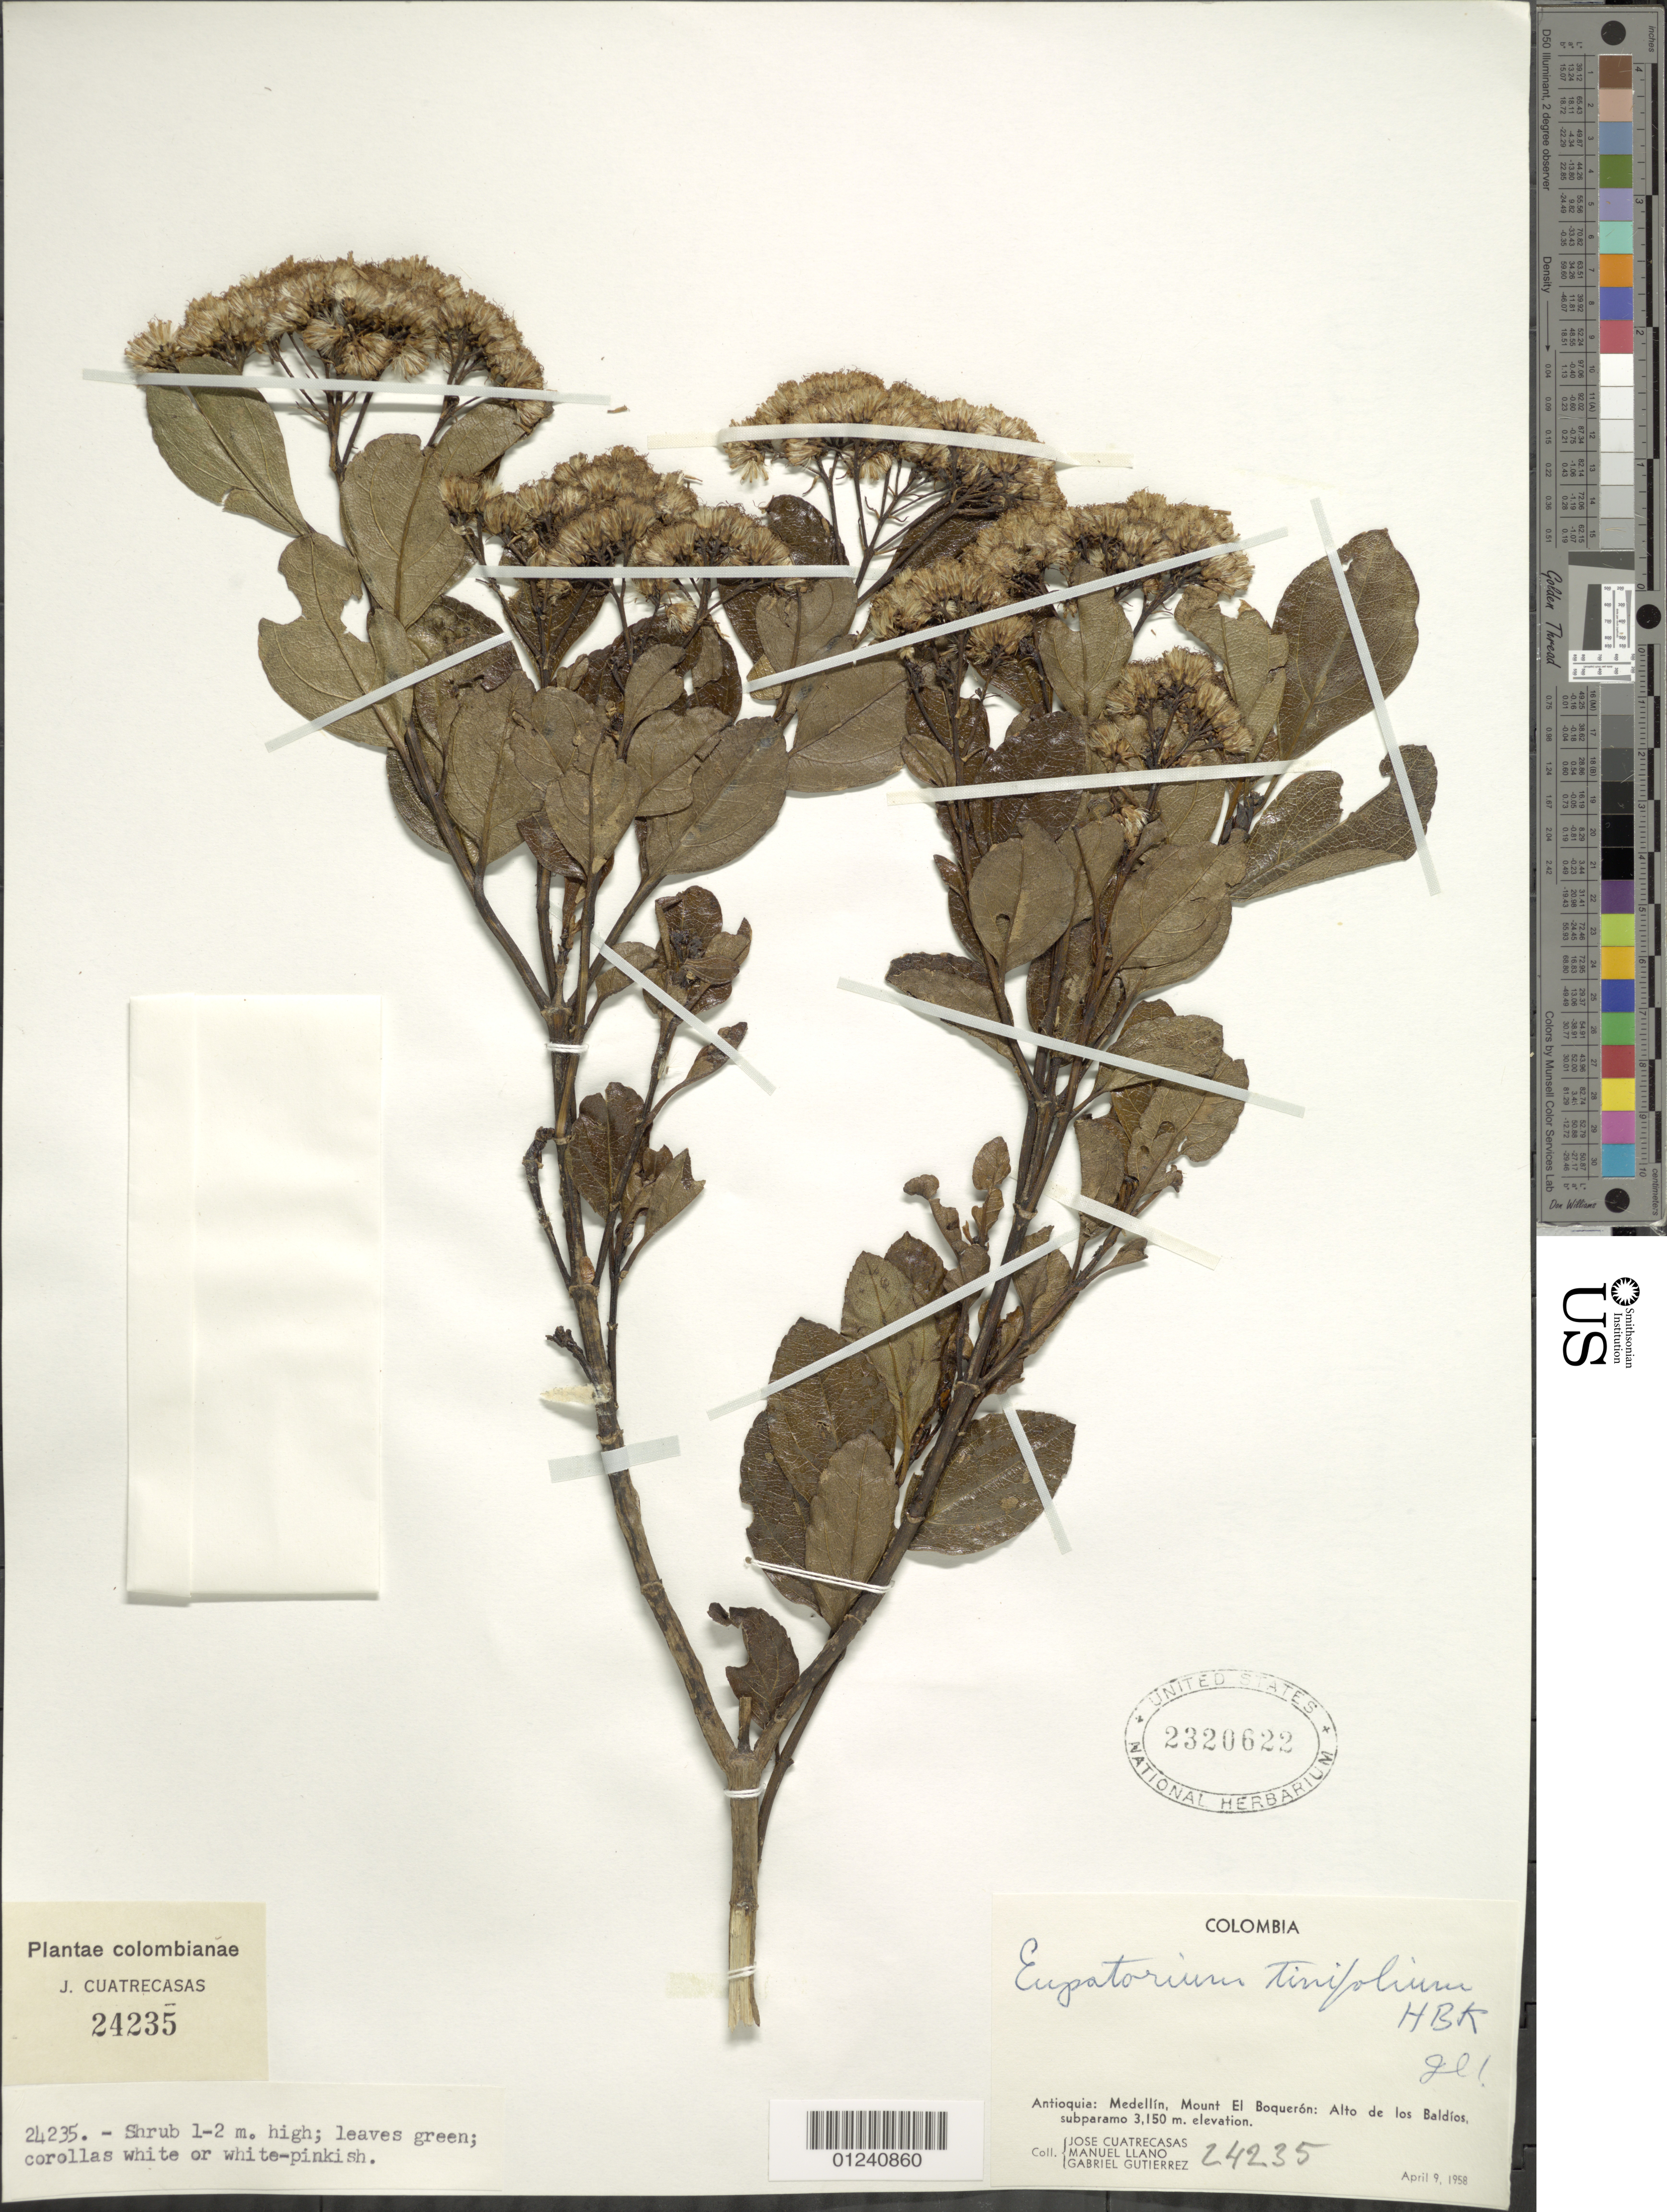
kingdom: Plantae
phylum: Tracheophyta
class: Magnoliopsida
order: Asterales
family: Asteraceae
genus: Ageratina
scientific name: Ageratina tinifolia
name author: (Kunth) R.M. King & H. Rob.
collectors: J. Cuatrecasas, M. Llano & G. Gutierrez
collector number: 24235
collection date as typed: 09 Apr 1958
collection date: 1958-04-09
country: Colombia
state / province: Antioquia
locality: Medellin, Mount El Boqueron, Alto de los Baldios.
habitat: subparamo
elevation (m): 3150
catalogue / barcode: US 2320622